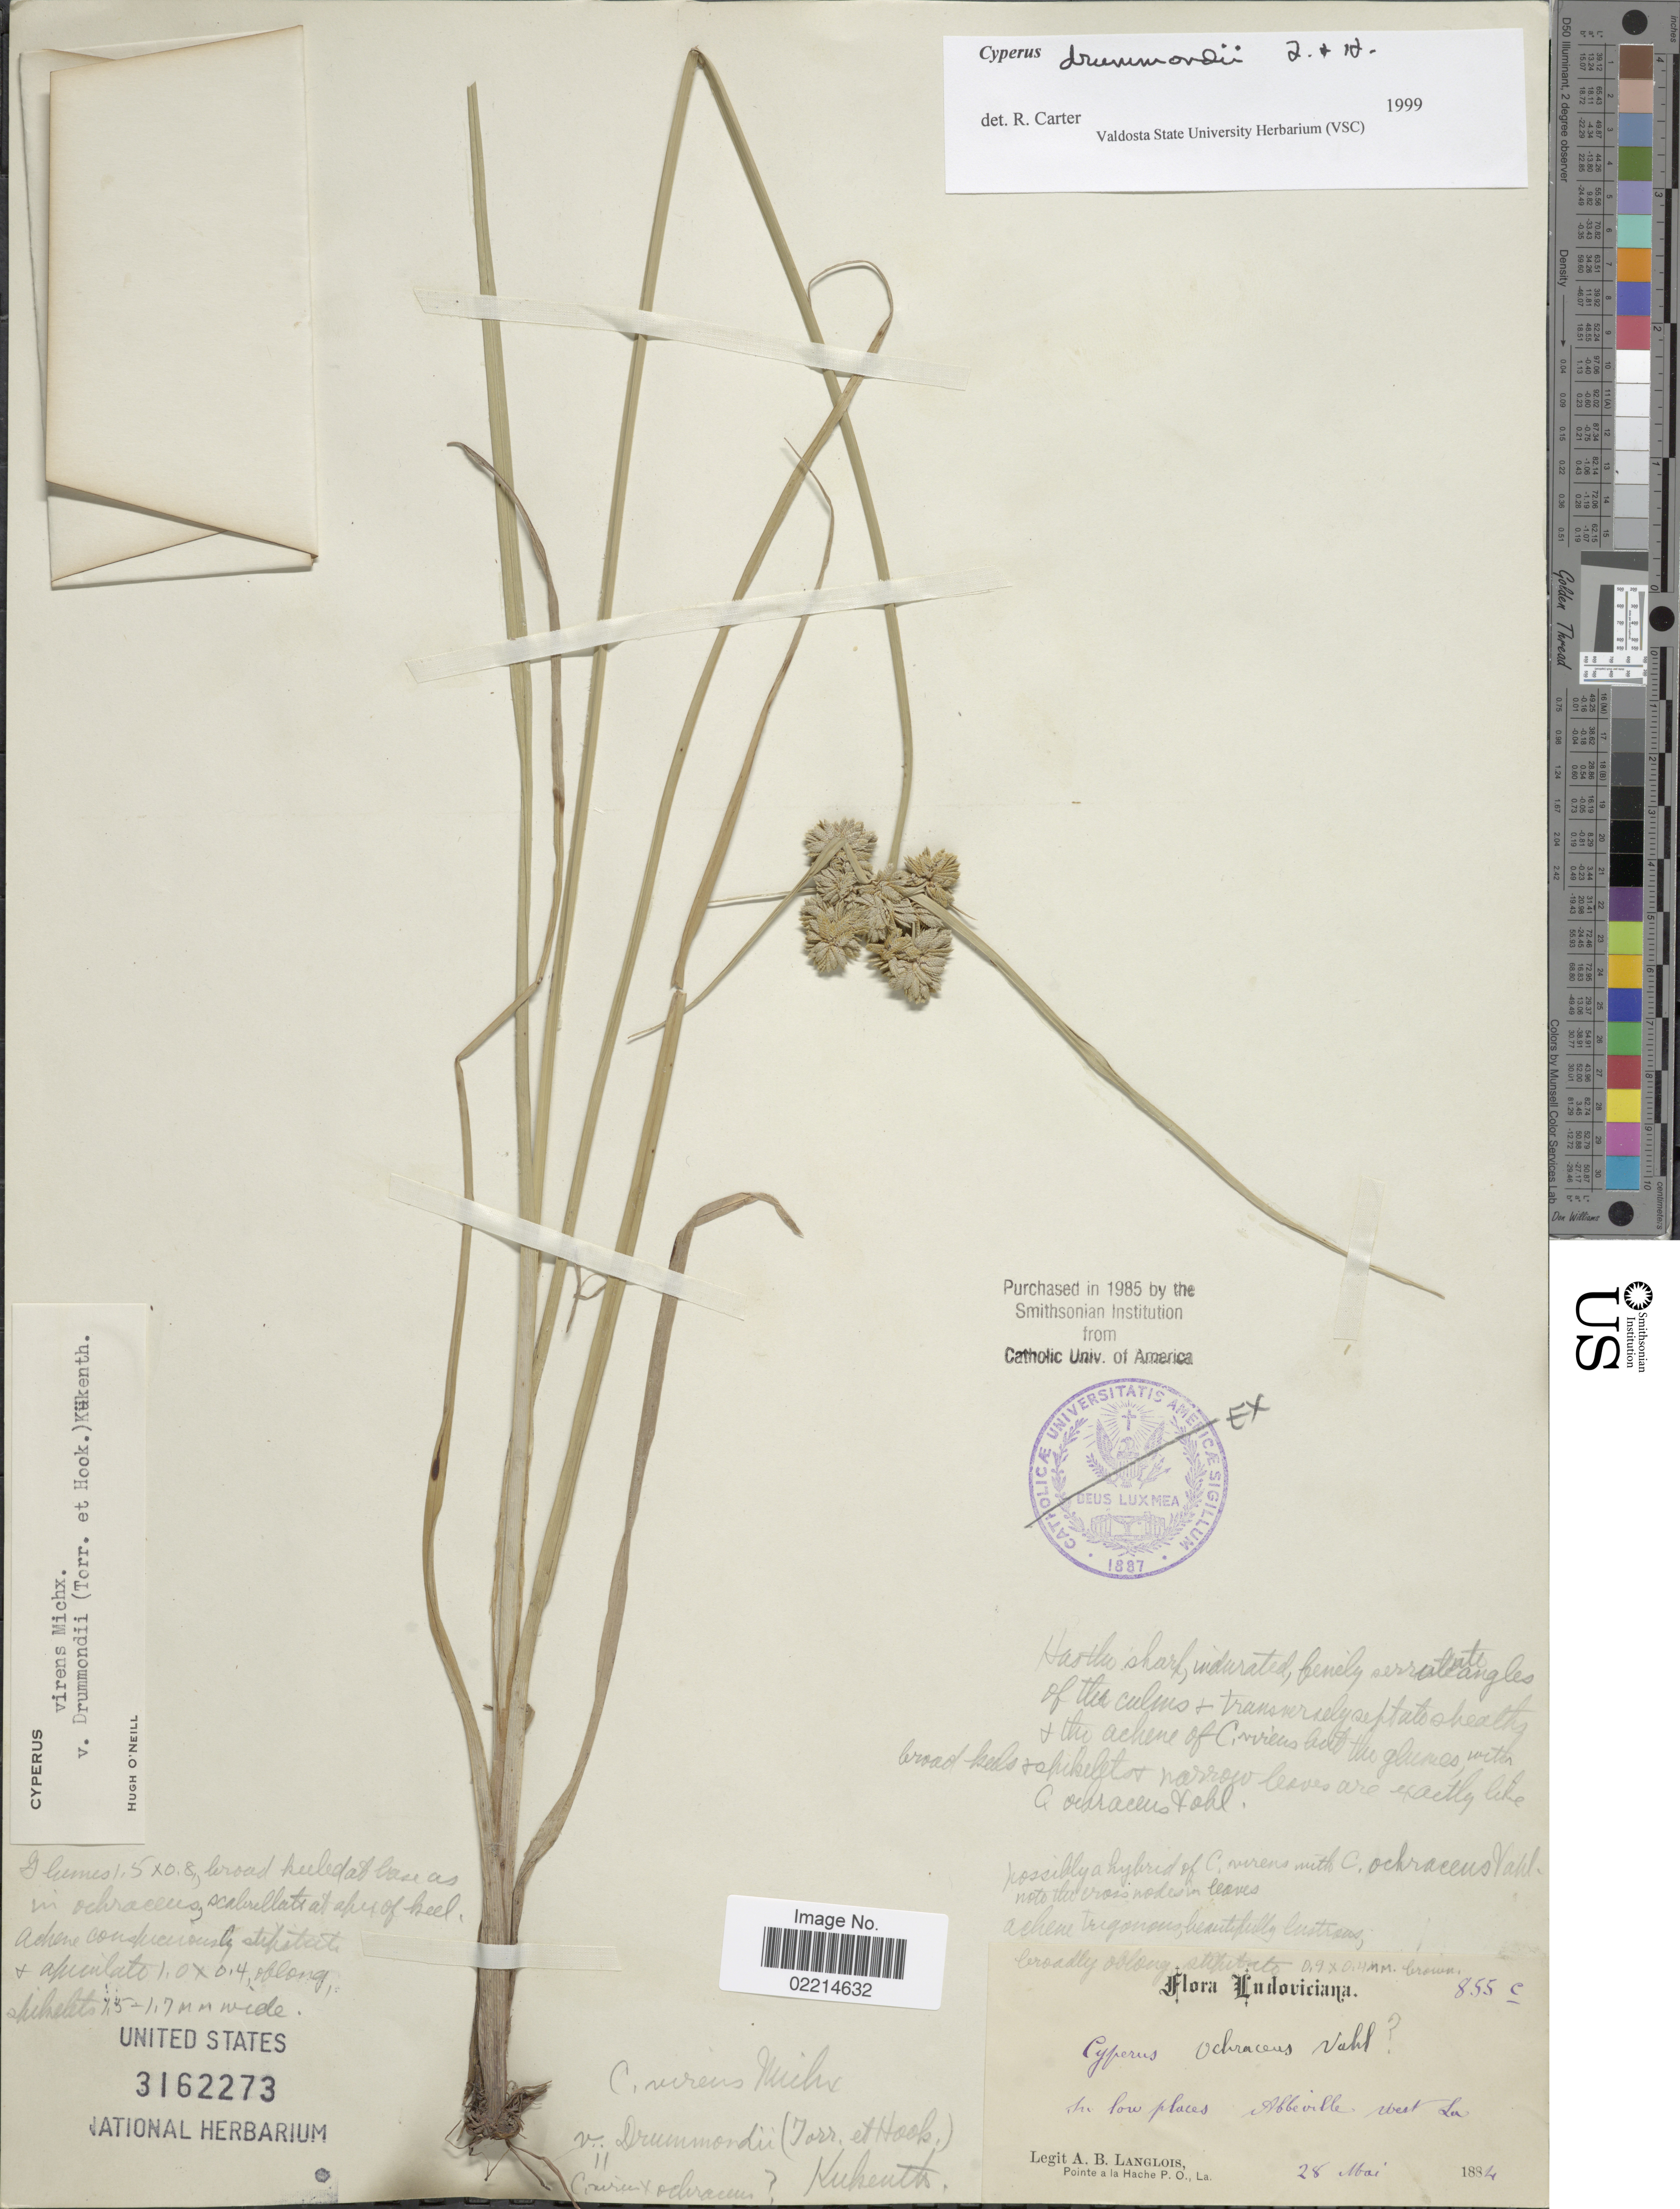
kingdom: Plantae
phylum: Tracheophyta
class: Liliopsida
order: Poales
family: Cyperaceae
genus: Cyperus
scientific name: Cyperus drummondii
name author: Torr. & Hook.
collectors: A. Langlois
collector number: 855 c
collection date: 1884-05-28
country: United States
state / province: Louisiana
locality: Abbeville, West La.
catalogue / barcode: US 3162273